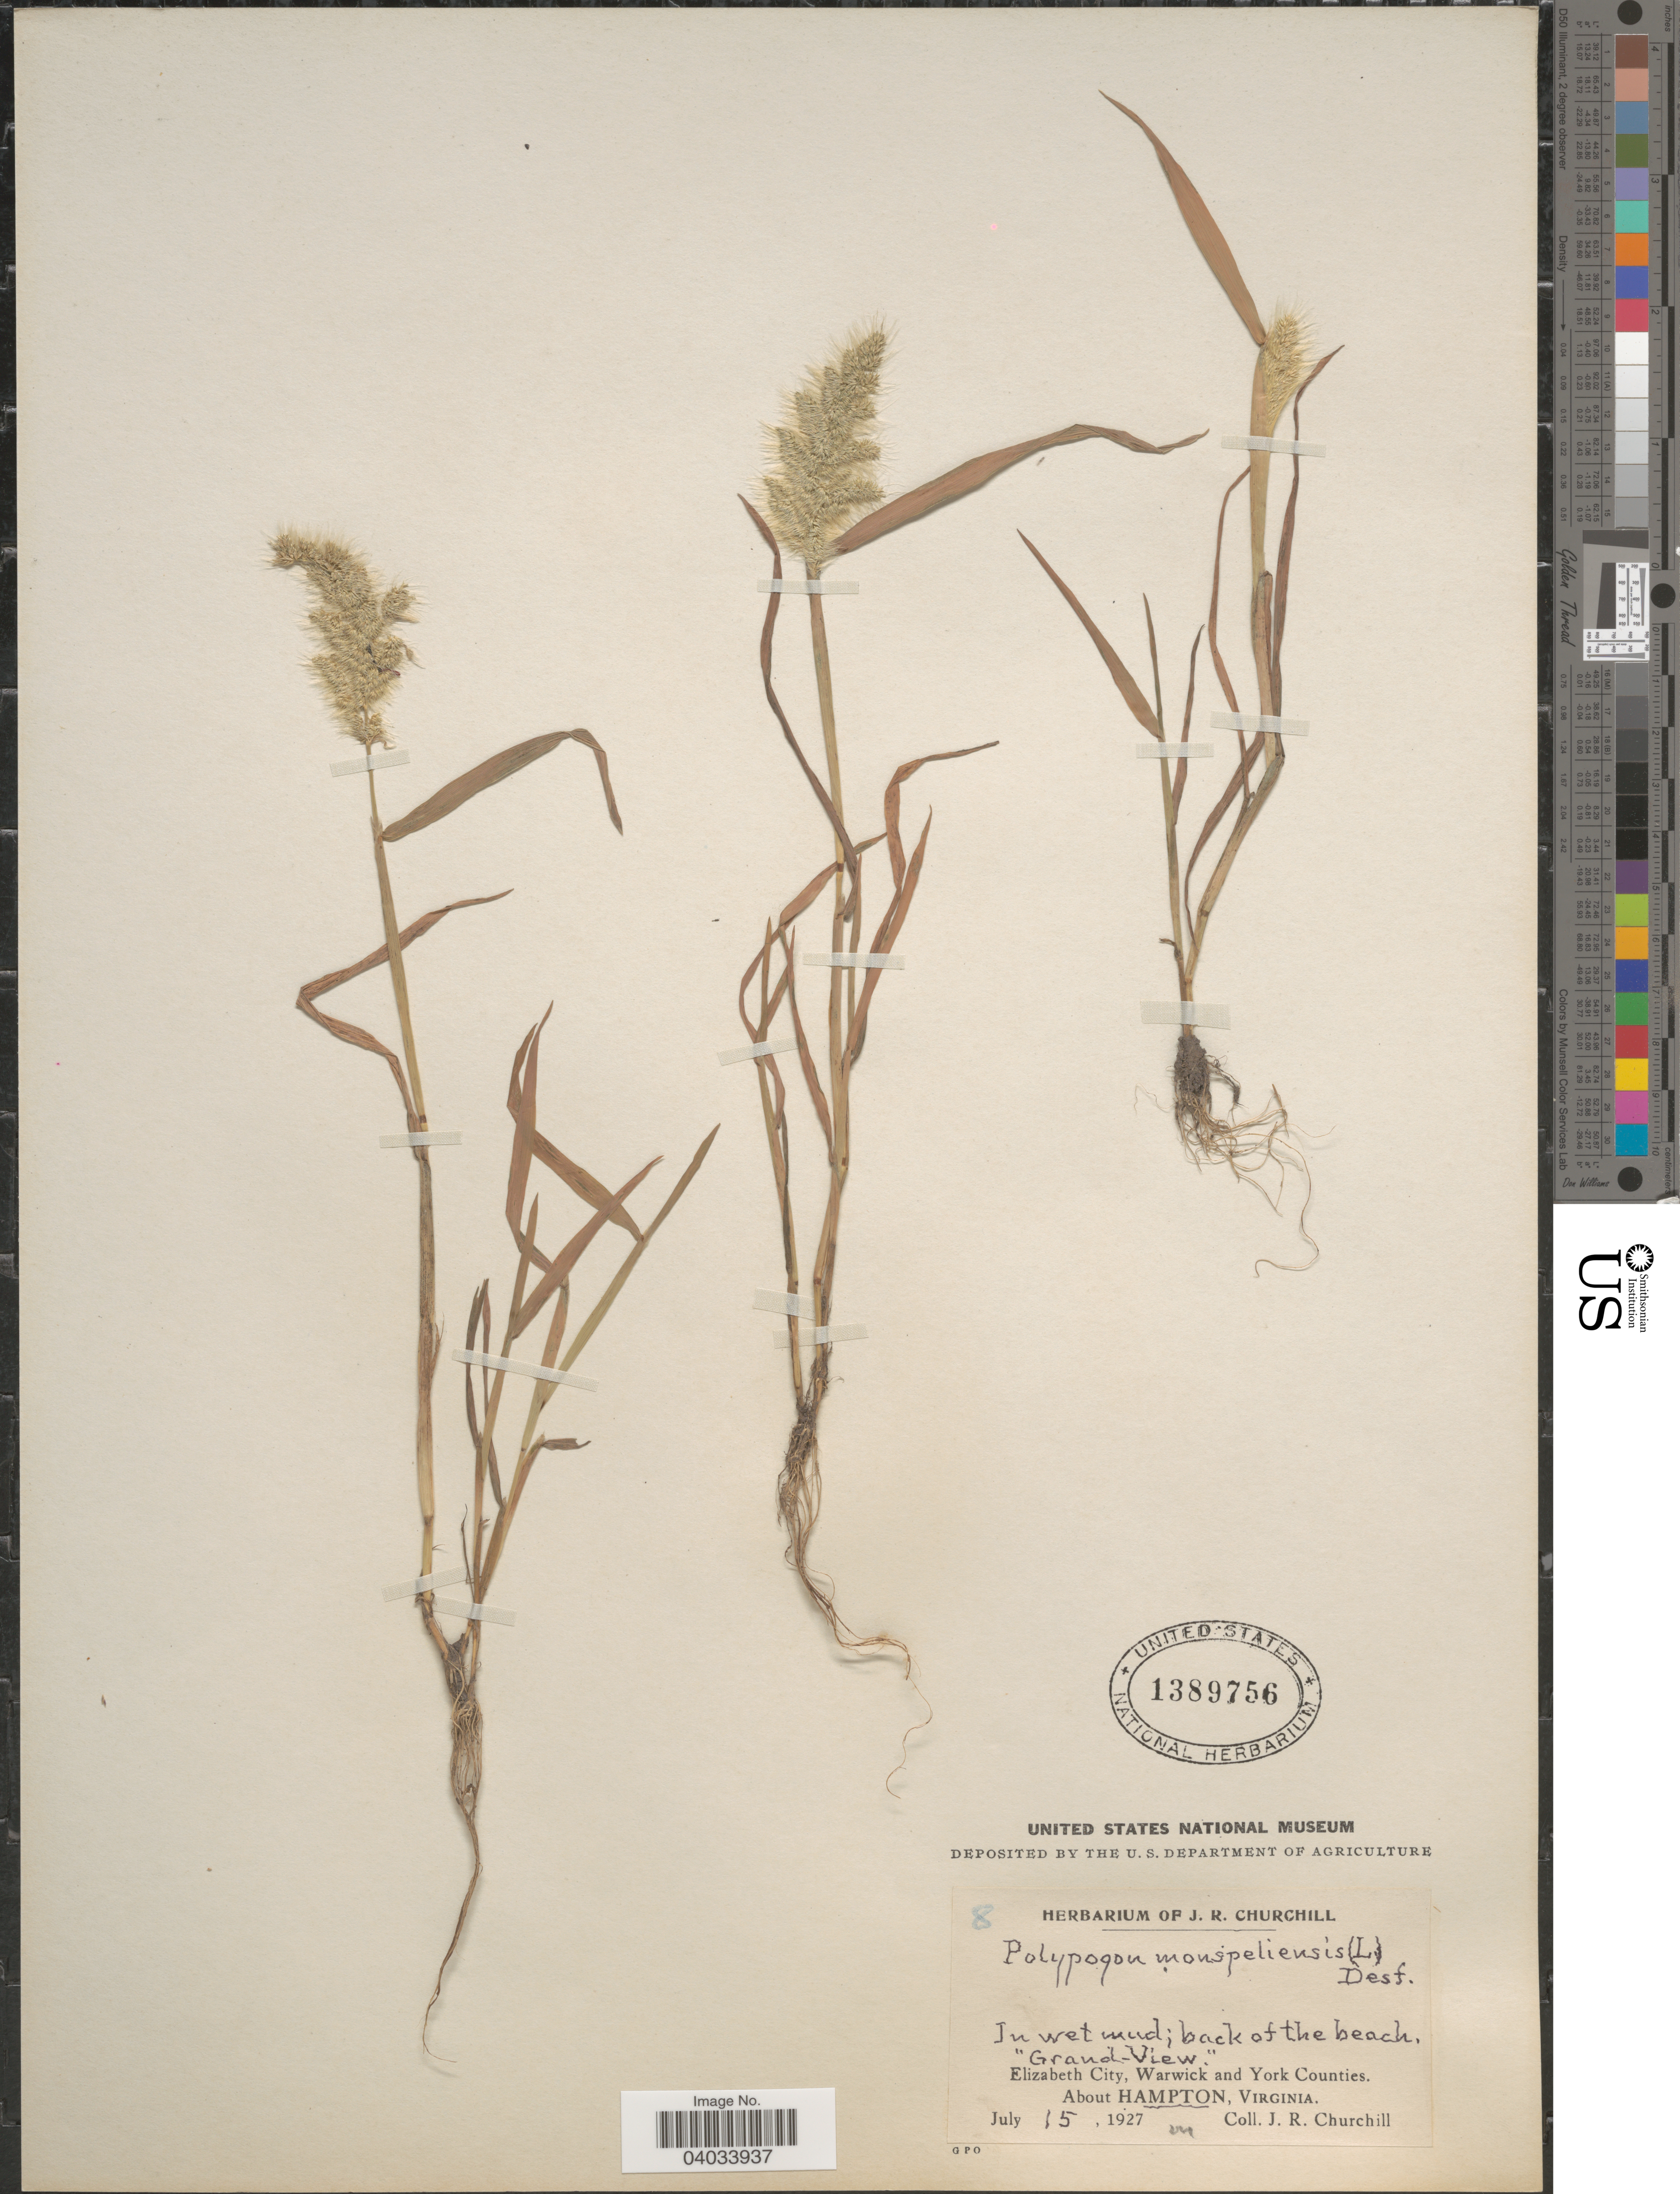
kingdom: Plantae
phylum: Tracheophyta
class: Liliopsida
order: Poales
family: Poaceae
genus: Polypogon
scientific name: Polypogon sp.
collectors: J. Churchill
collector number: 8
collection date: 1927-07-15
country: United States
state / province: Virginia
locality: Back of the beach, "Grand-View," Elizabeth City, Warwick and York Counties. About Hampton.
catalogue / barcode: US 1389756